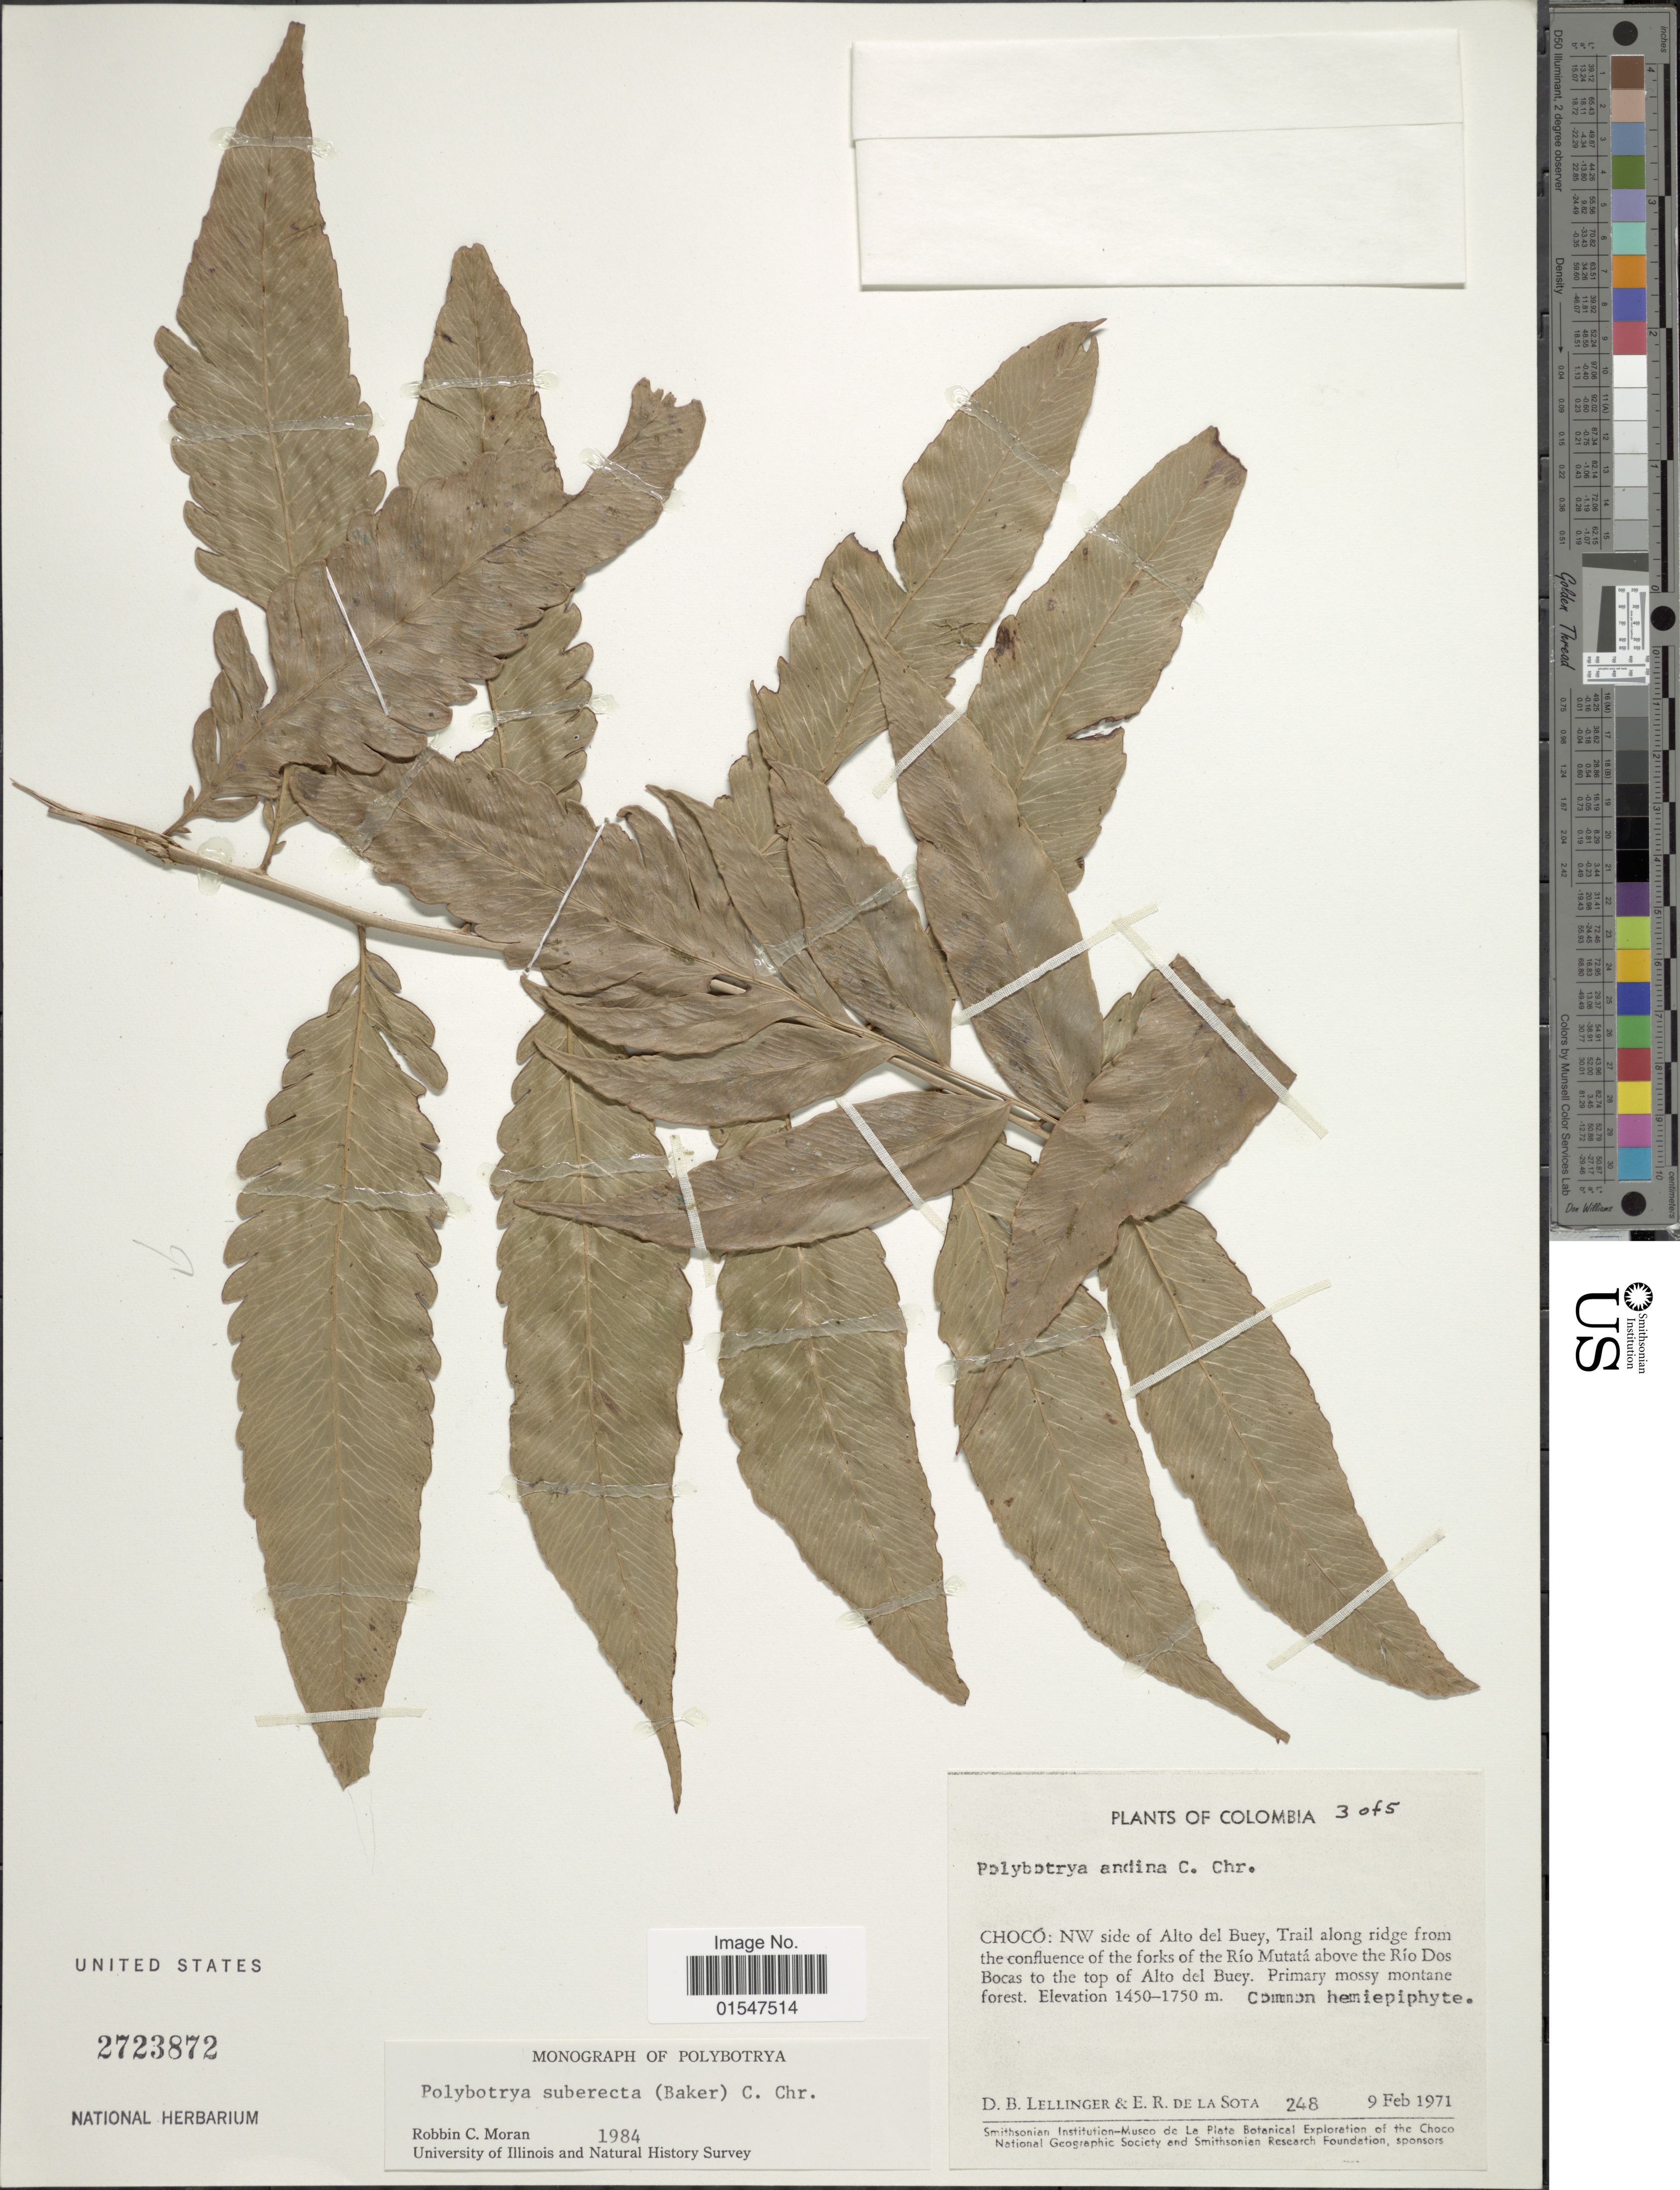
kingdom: Plantae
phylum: Tracheophyta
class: Polypodiopsida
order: Polypodiales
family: Dryopteridaceae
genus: Polybotrya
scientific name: Polybotrya suberecta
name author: (Baker) C. Chr.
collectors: D. B. Lellinger & E. R. de la Sota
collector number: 248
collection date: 1971-02-09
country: Colombia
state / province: Chocó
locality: Colombia, NW side of Alto del Buey, Trail along ridge from the confluence of the forks of the Río Mutatá above the Río Dos Bocas to the top of Alto del Buey.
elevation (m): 1450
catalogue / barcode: US 2723872